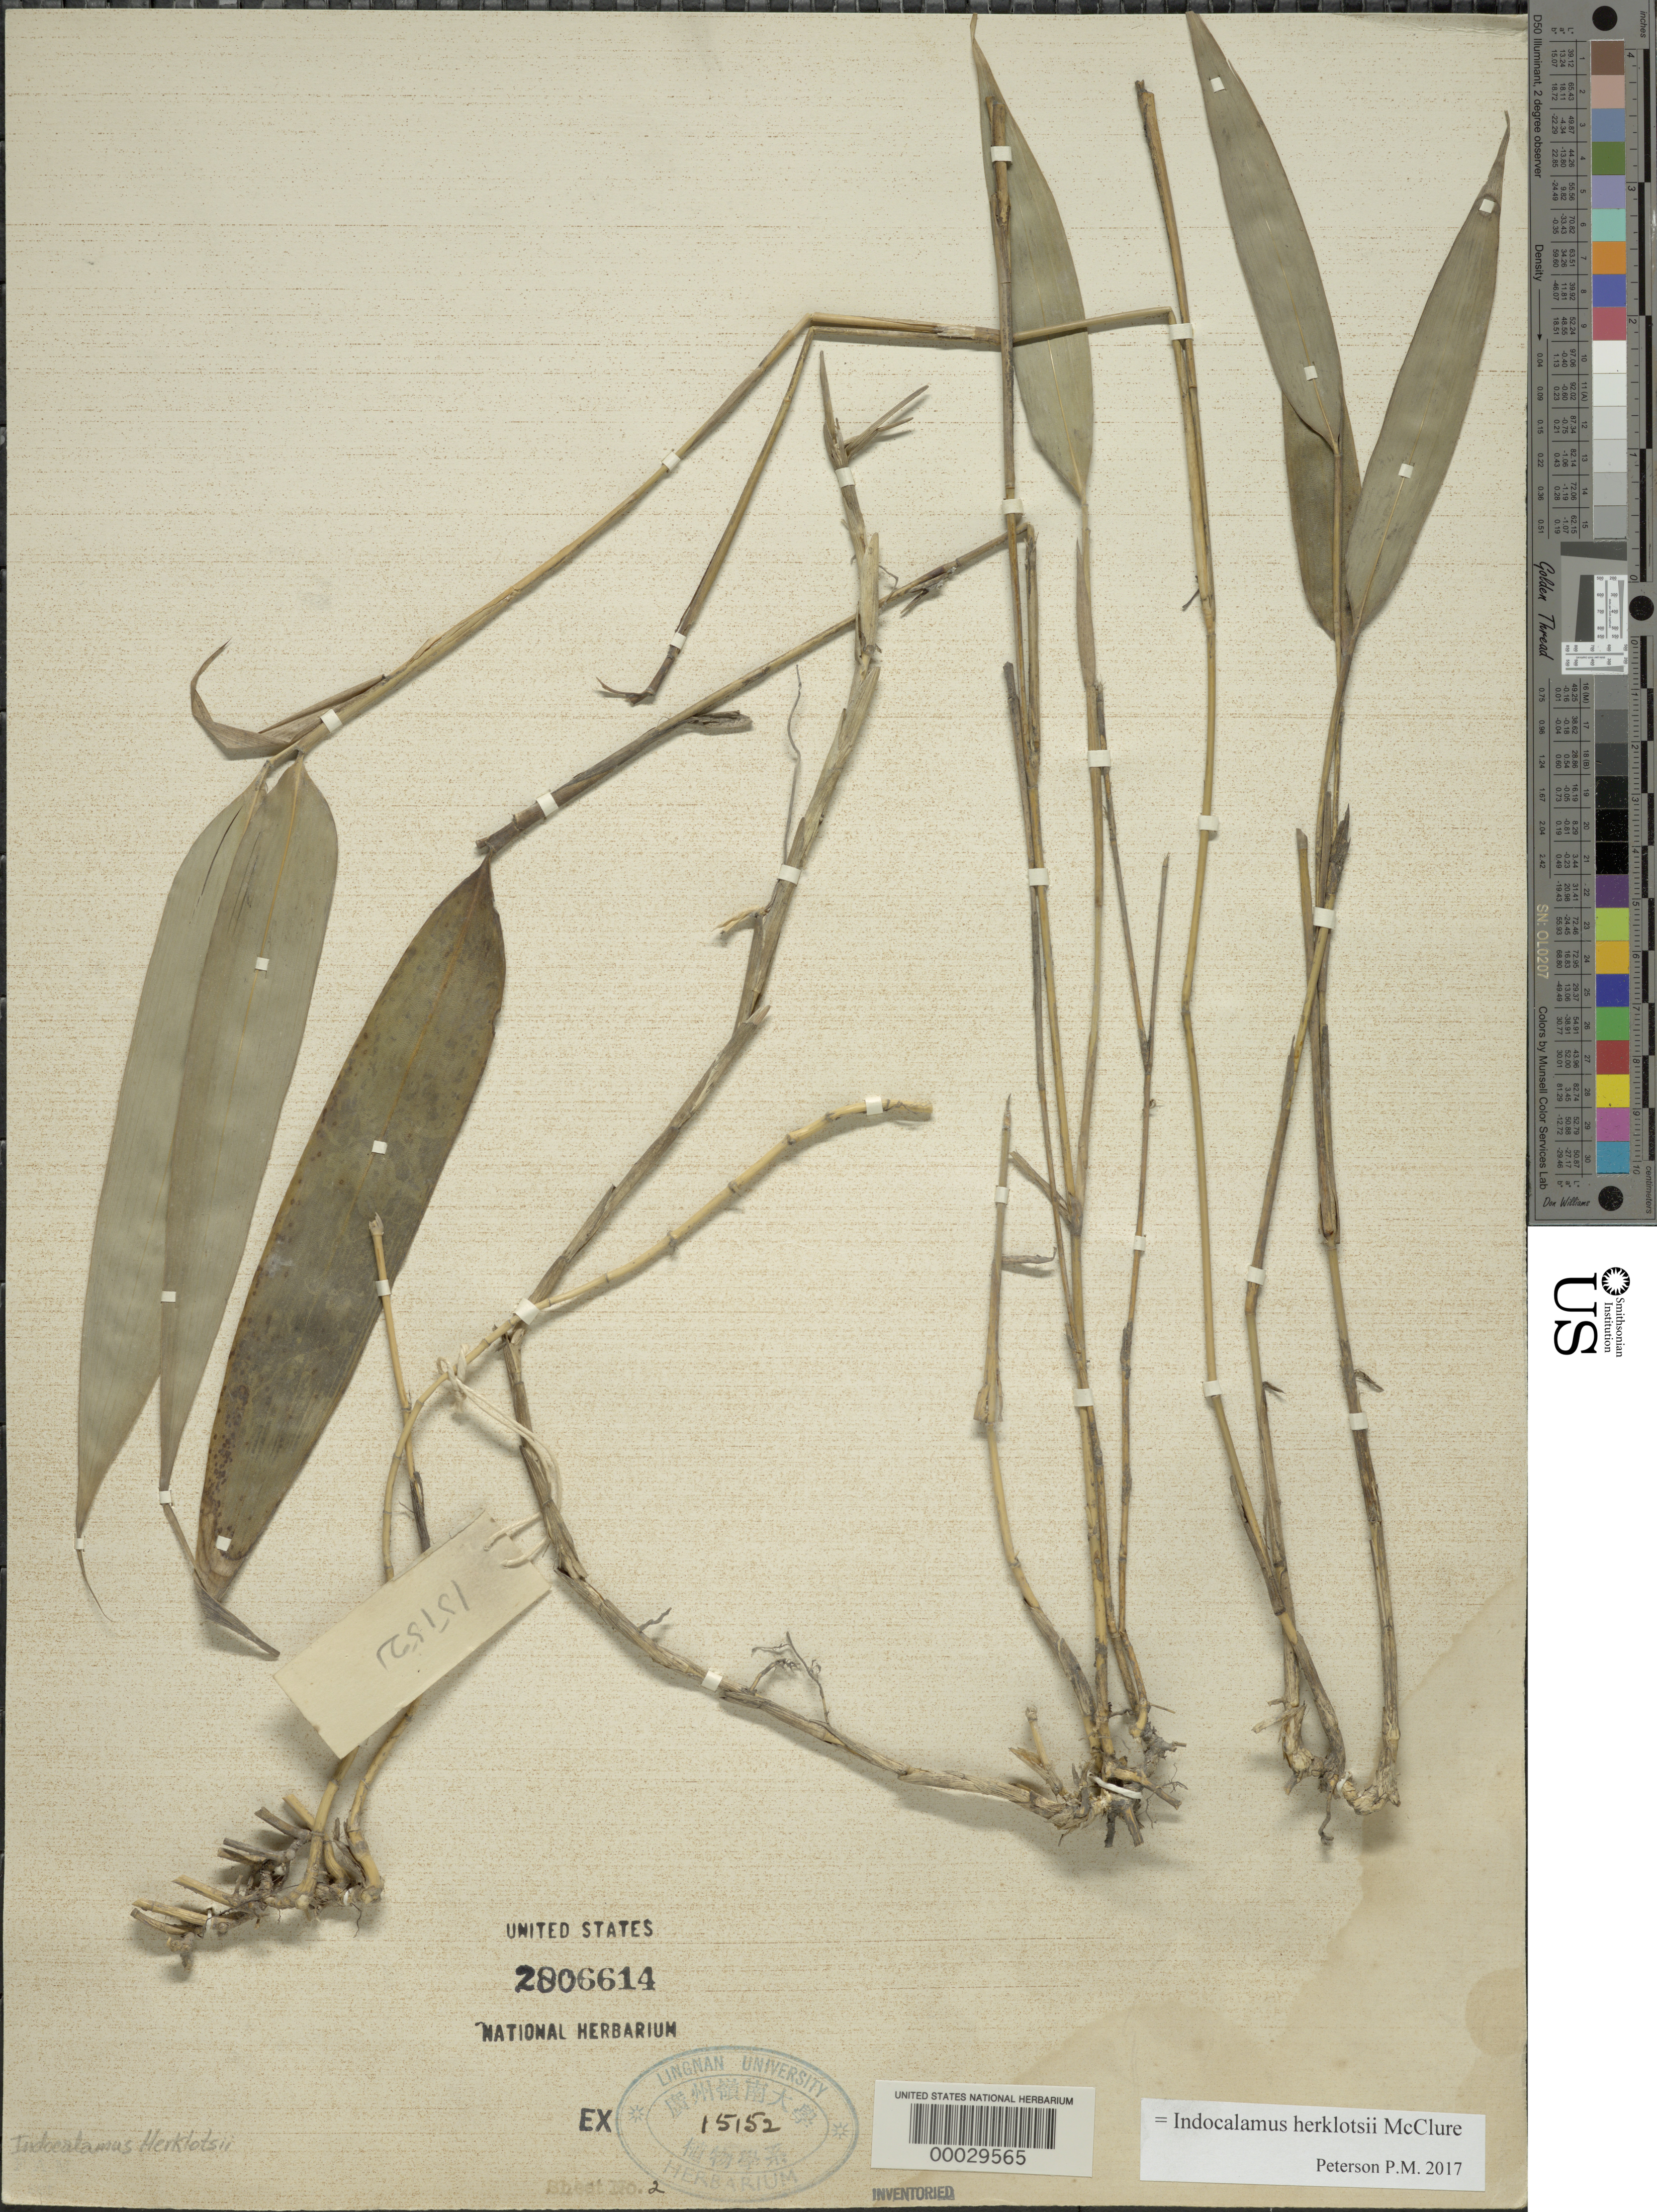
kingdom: Plantae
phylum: Tracheophyta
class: Liliopsida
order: Poales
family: Poaceae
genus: Indocalamus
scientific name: Indocalamus herklotsii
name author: McClure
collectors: F. A. McClure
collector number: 20268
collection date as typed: Aug 1930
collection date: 1930-08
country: China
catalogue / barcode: US 2806614